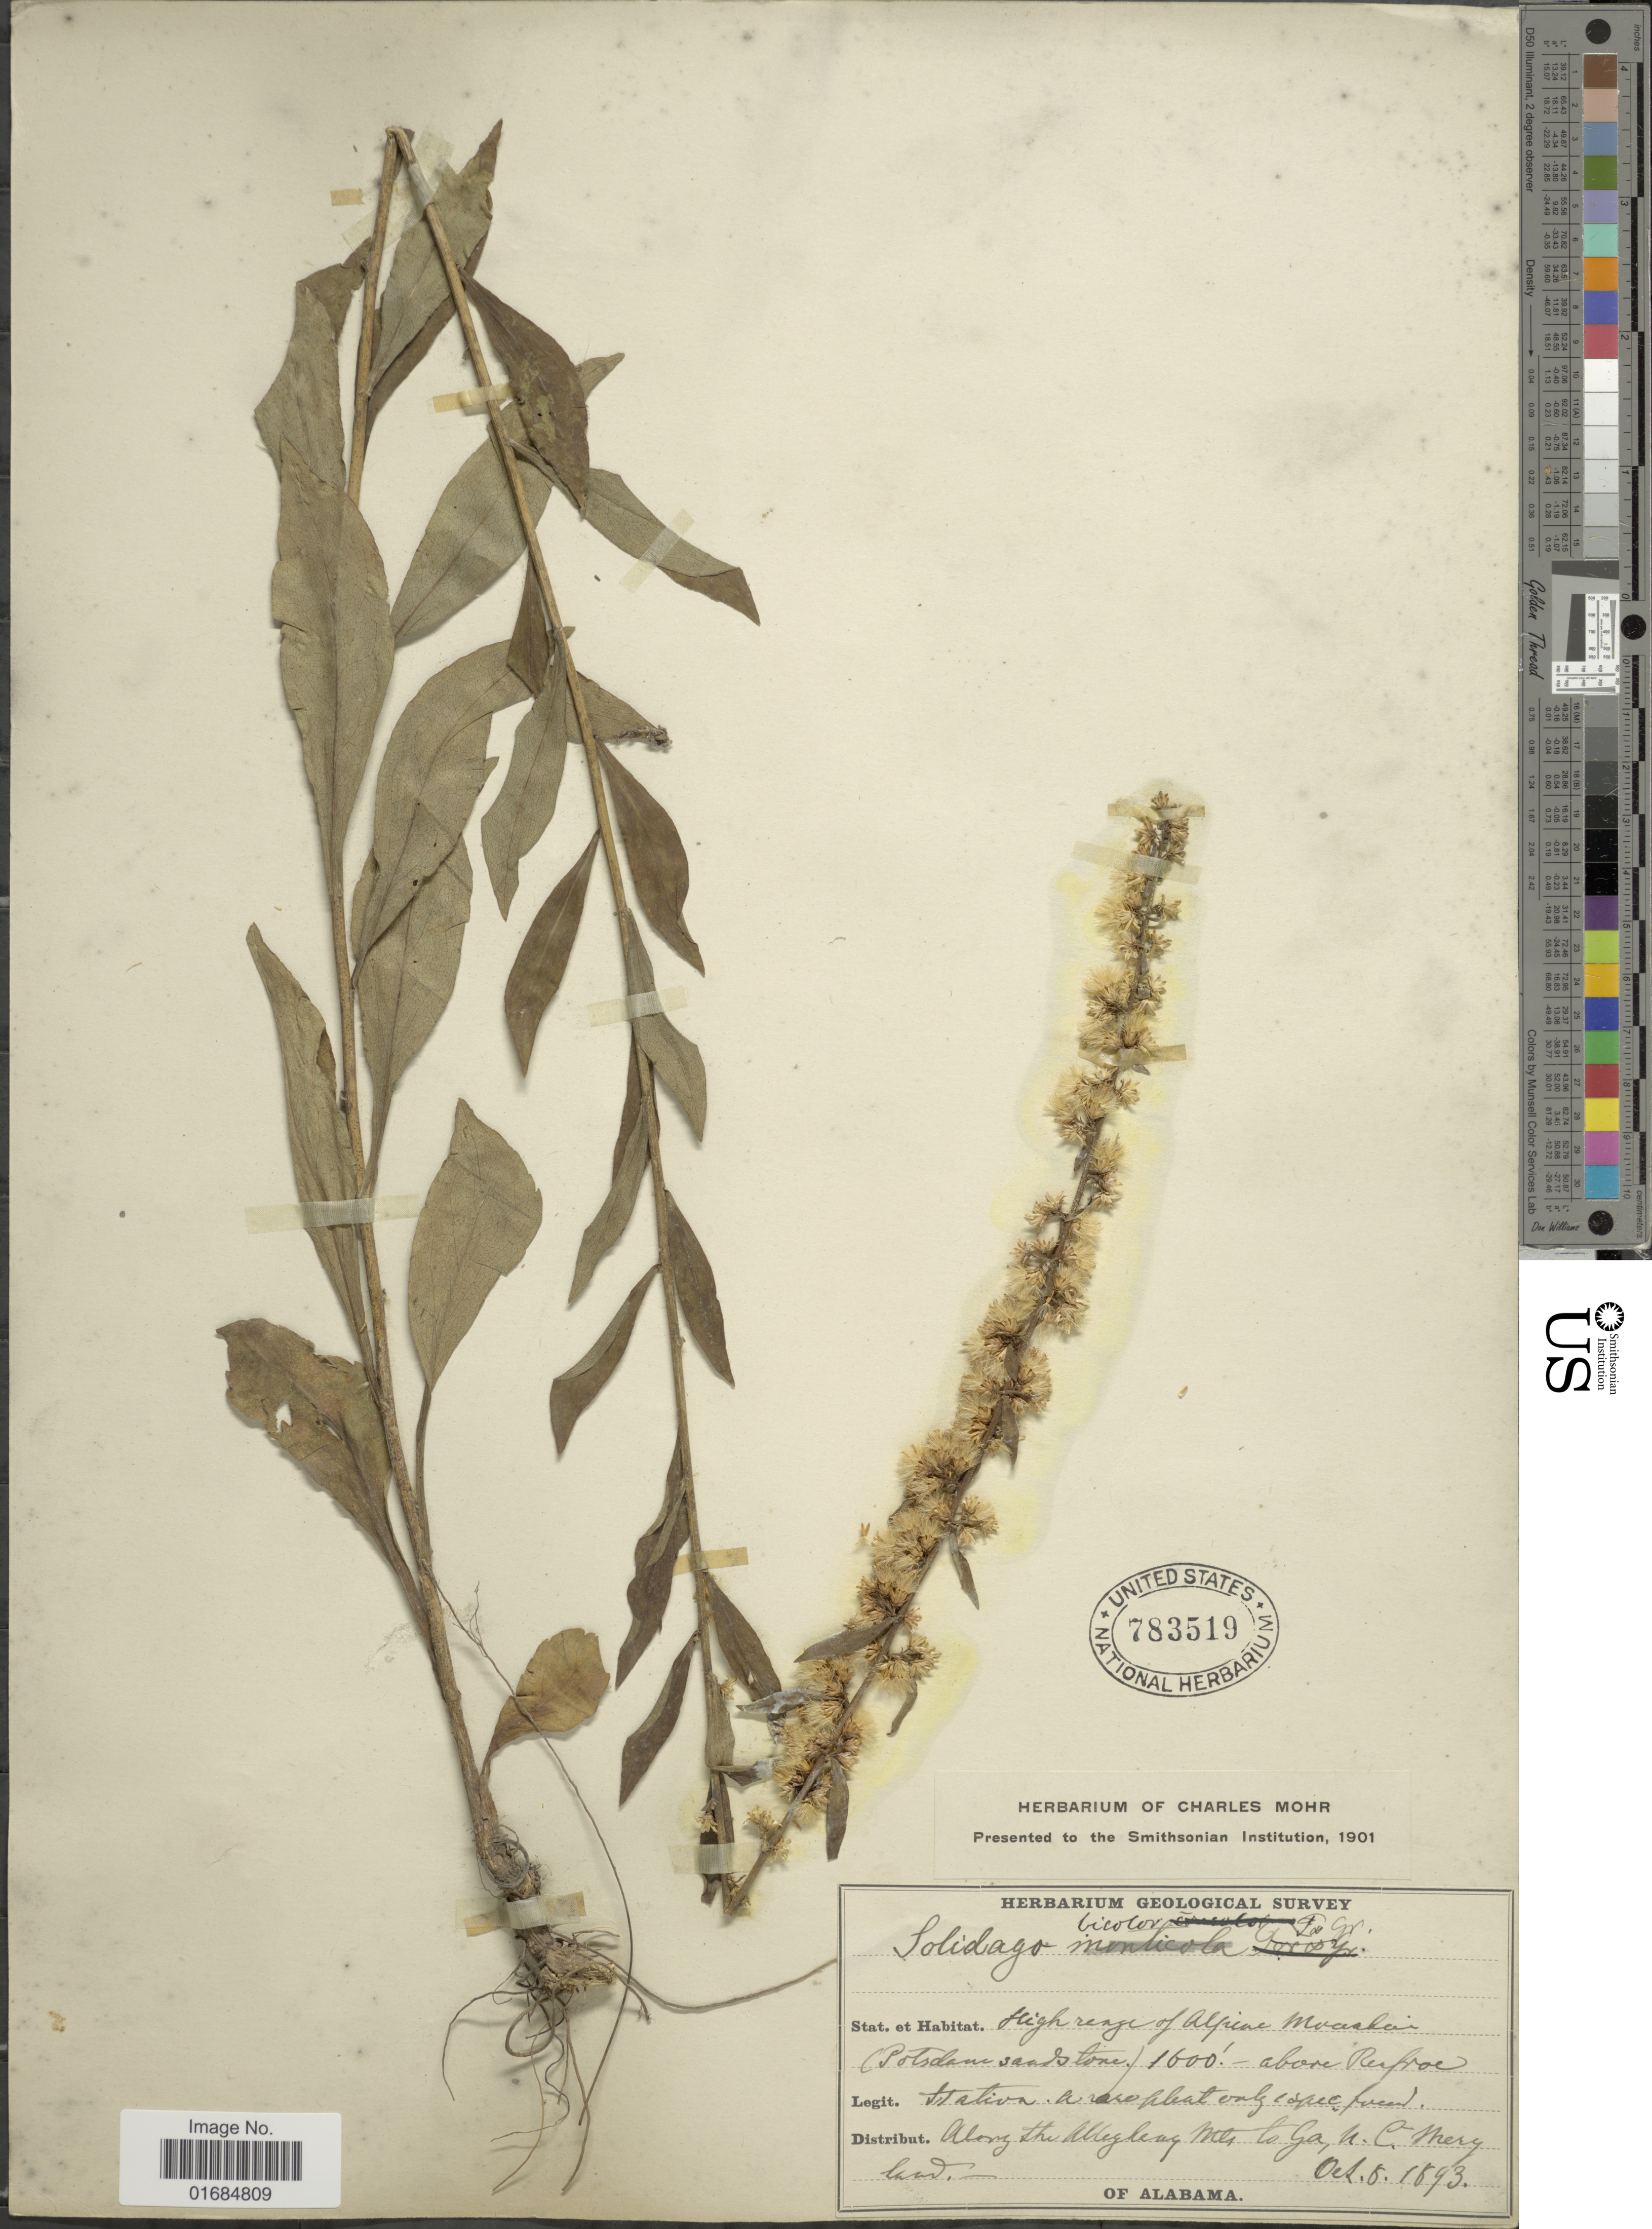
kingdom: Plantae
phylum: Tracheophyta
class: Magnoliopsida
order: Asterales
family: Asteraceae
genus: Solidago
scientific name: Solidago bicolor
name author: L.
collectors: Mohr, C. T. (herbarium)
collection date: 1893-10-05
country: United States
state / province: Tennessee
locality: Above Renfroe Station.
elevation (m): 488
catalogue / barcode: US 783519